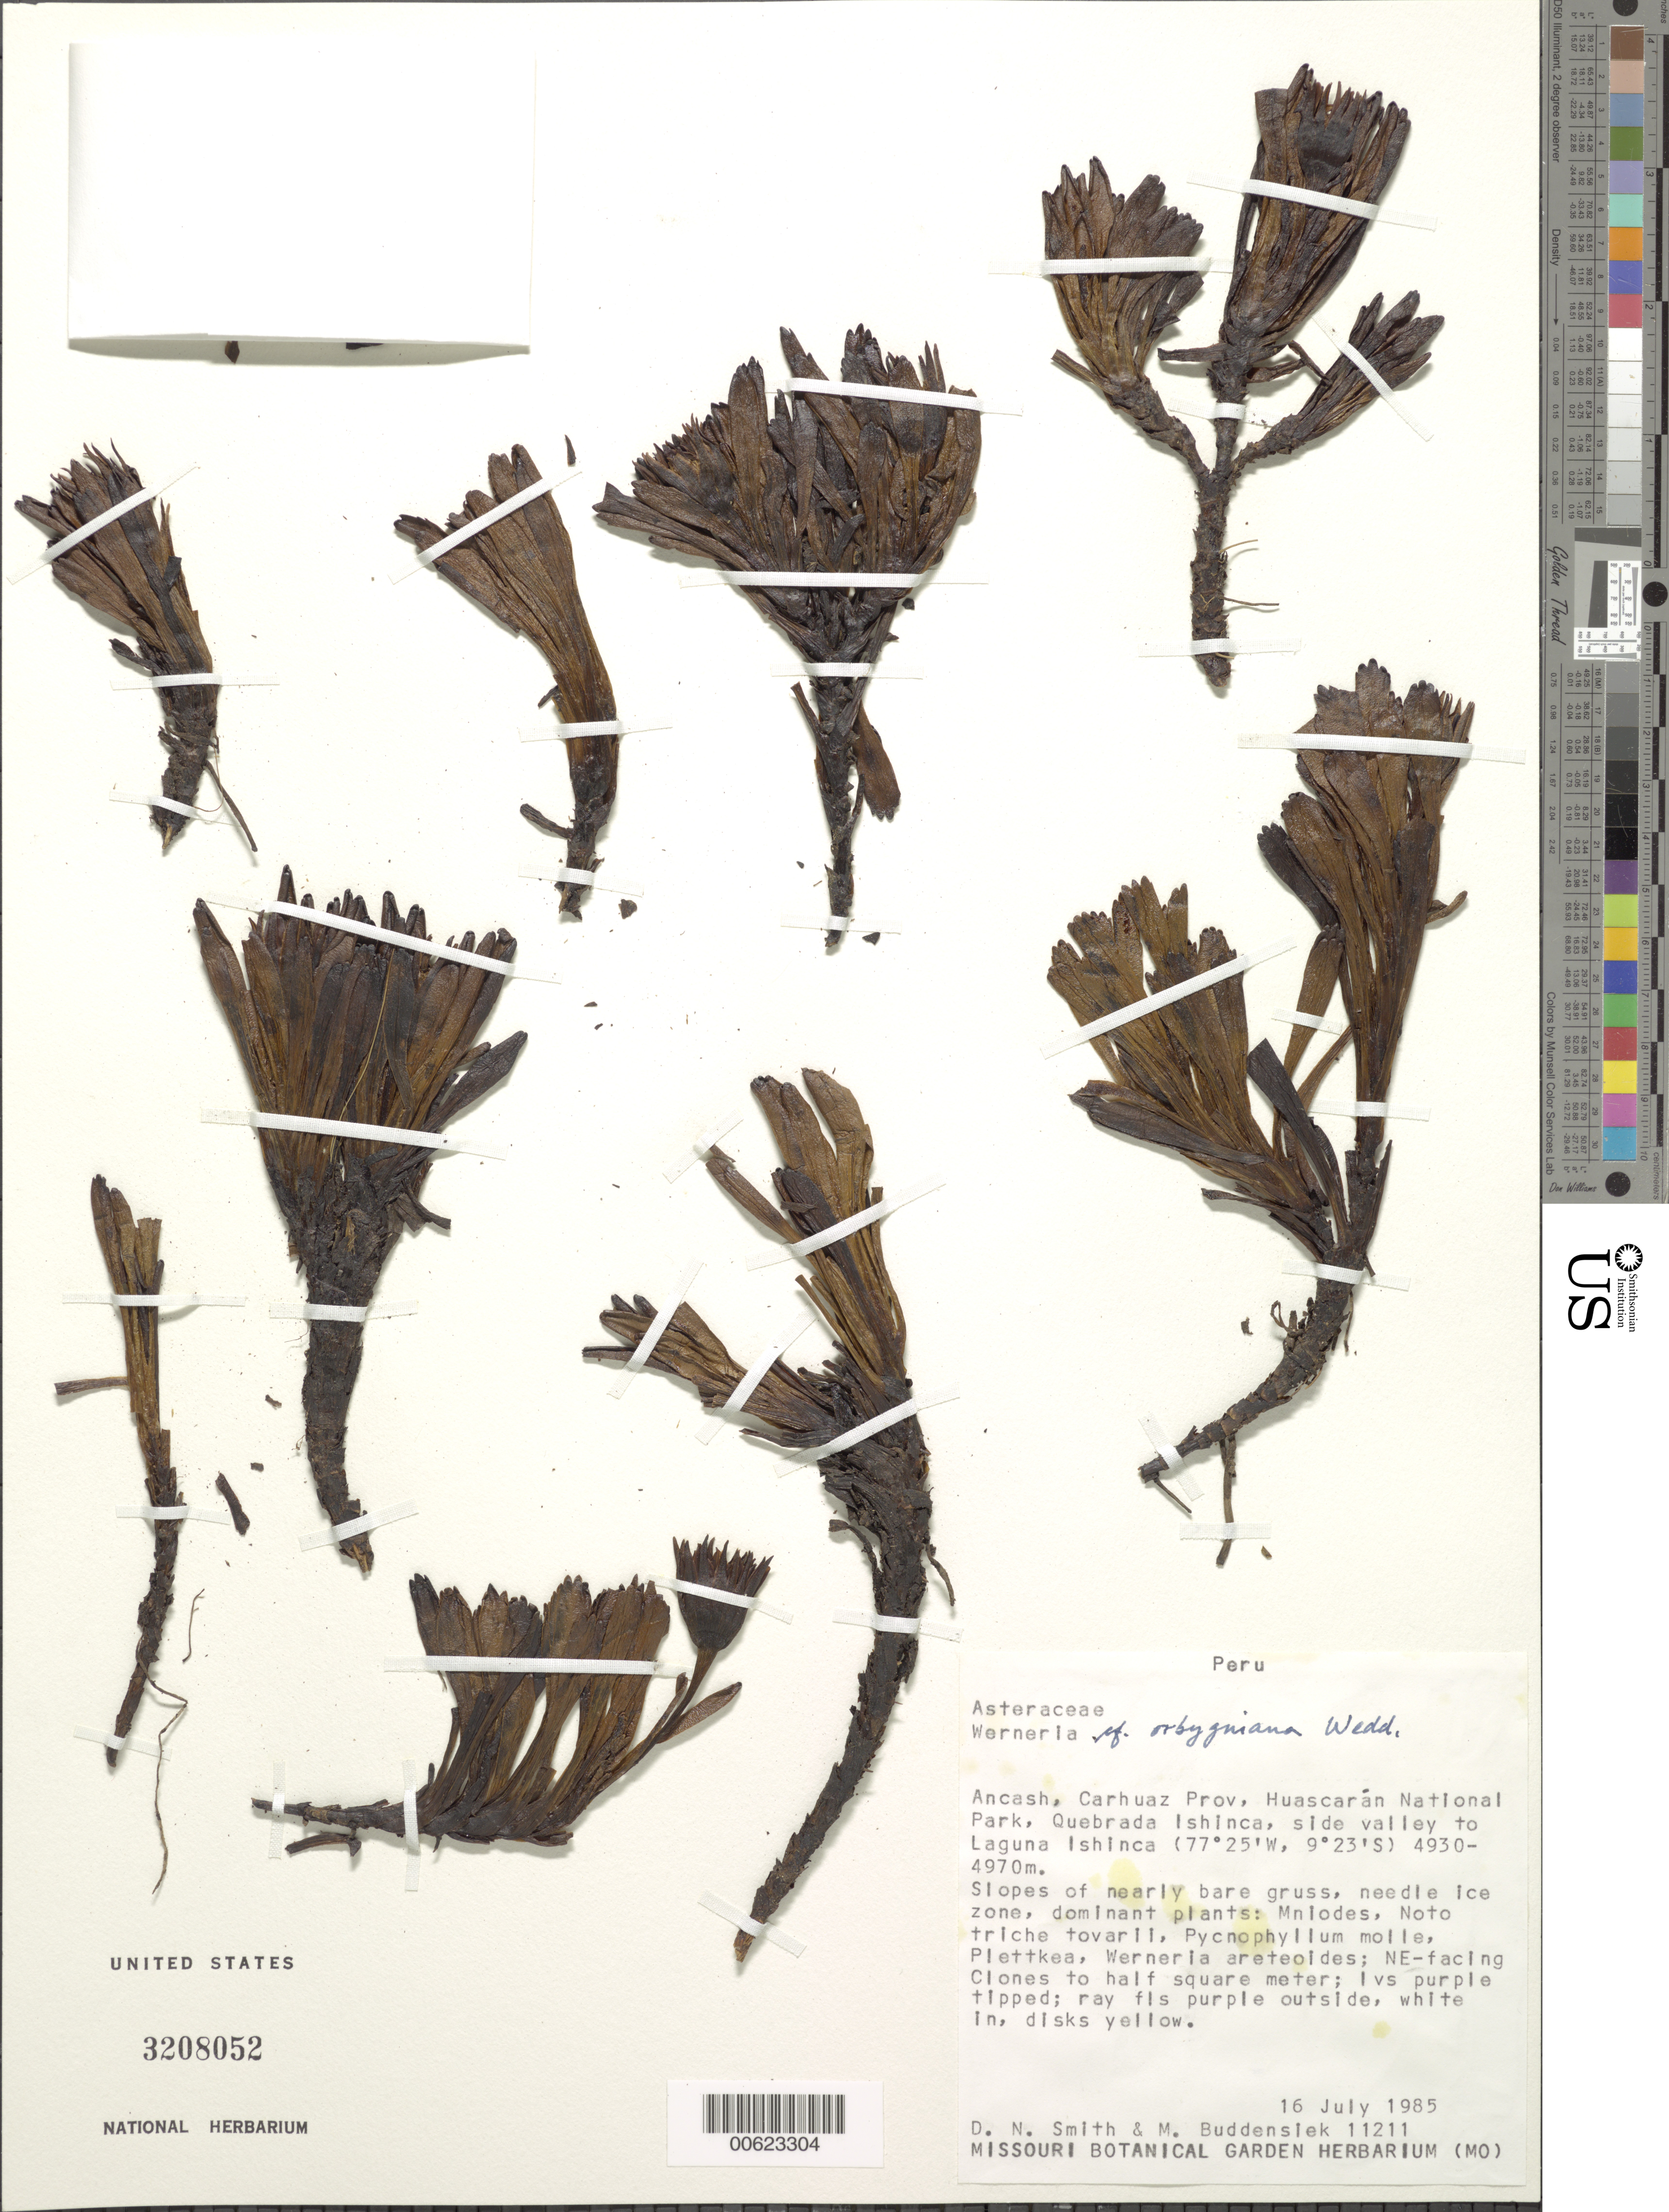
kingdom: Plantae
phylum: Tracheophyta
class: Magnoliopsida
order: Asterales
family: Asteraceae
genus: Werneria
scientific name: Werneria orbignyana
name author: Wedd.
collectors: D. Smith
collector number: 11211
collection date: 1985-07-16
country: Peru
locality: Prov. Carhuaz, Ancash, Huascaran National Park, Quebrada Ishinca, side valley to Laguna Ishinca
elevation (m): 4930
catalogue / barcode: US 3208052